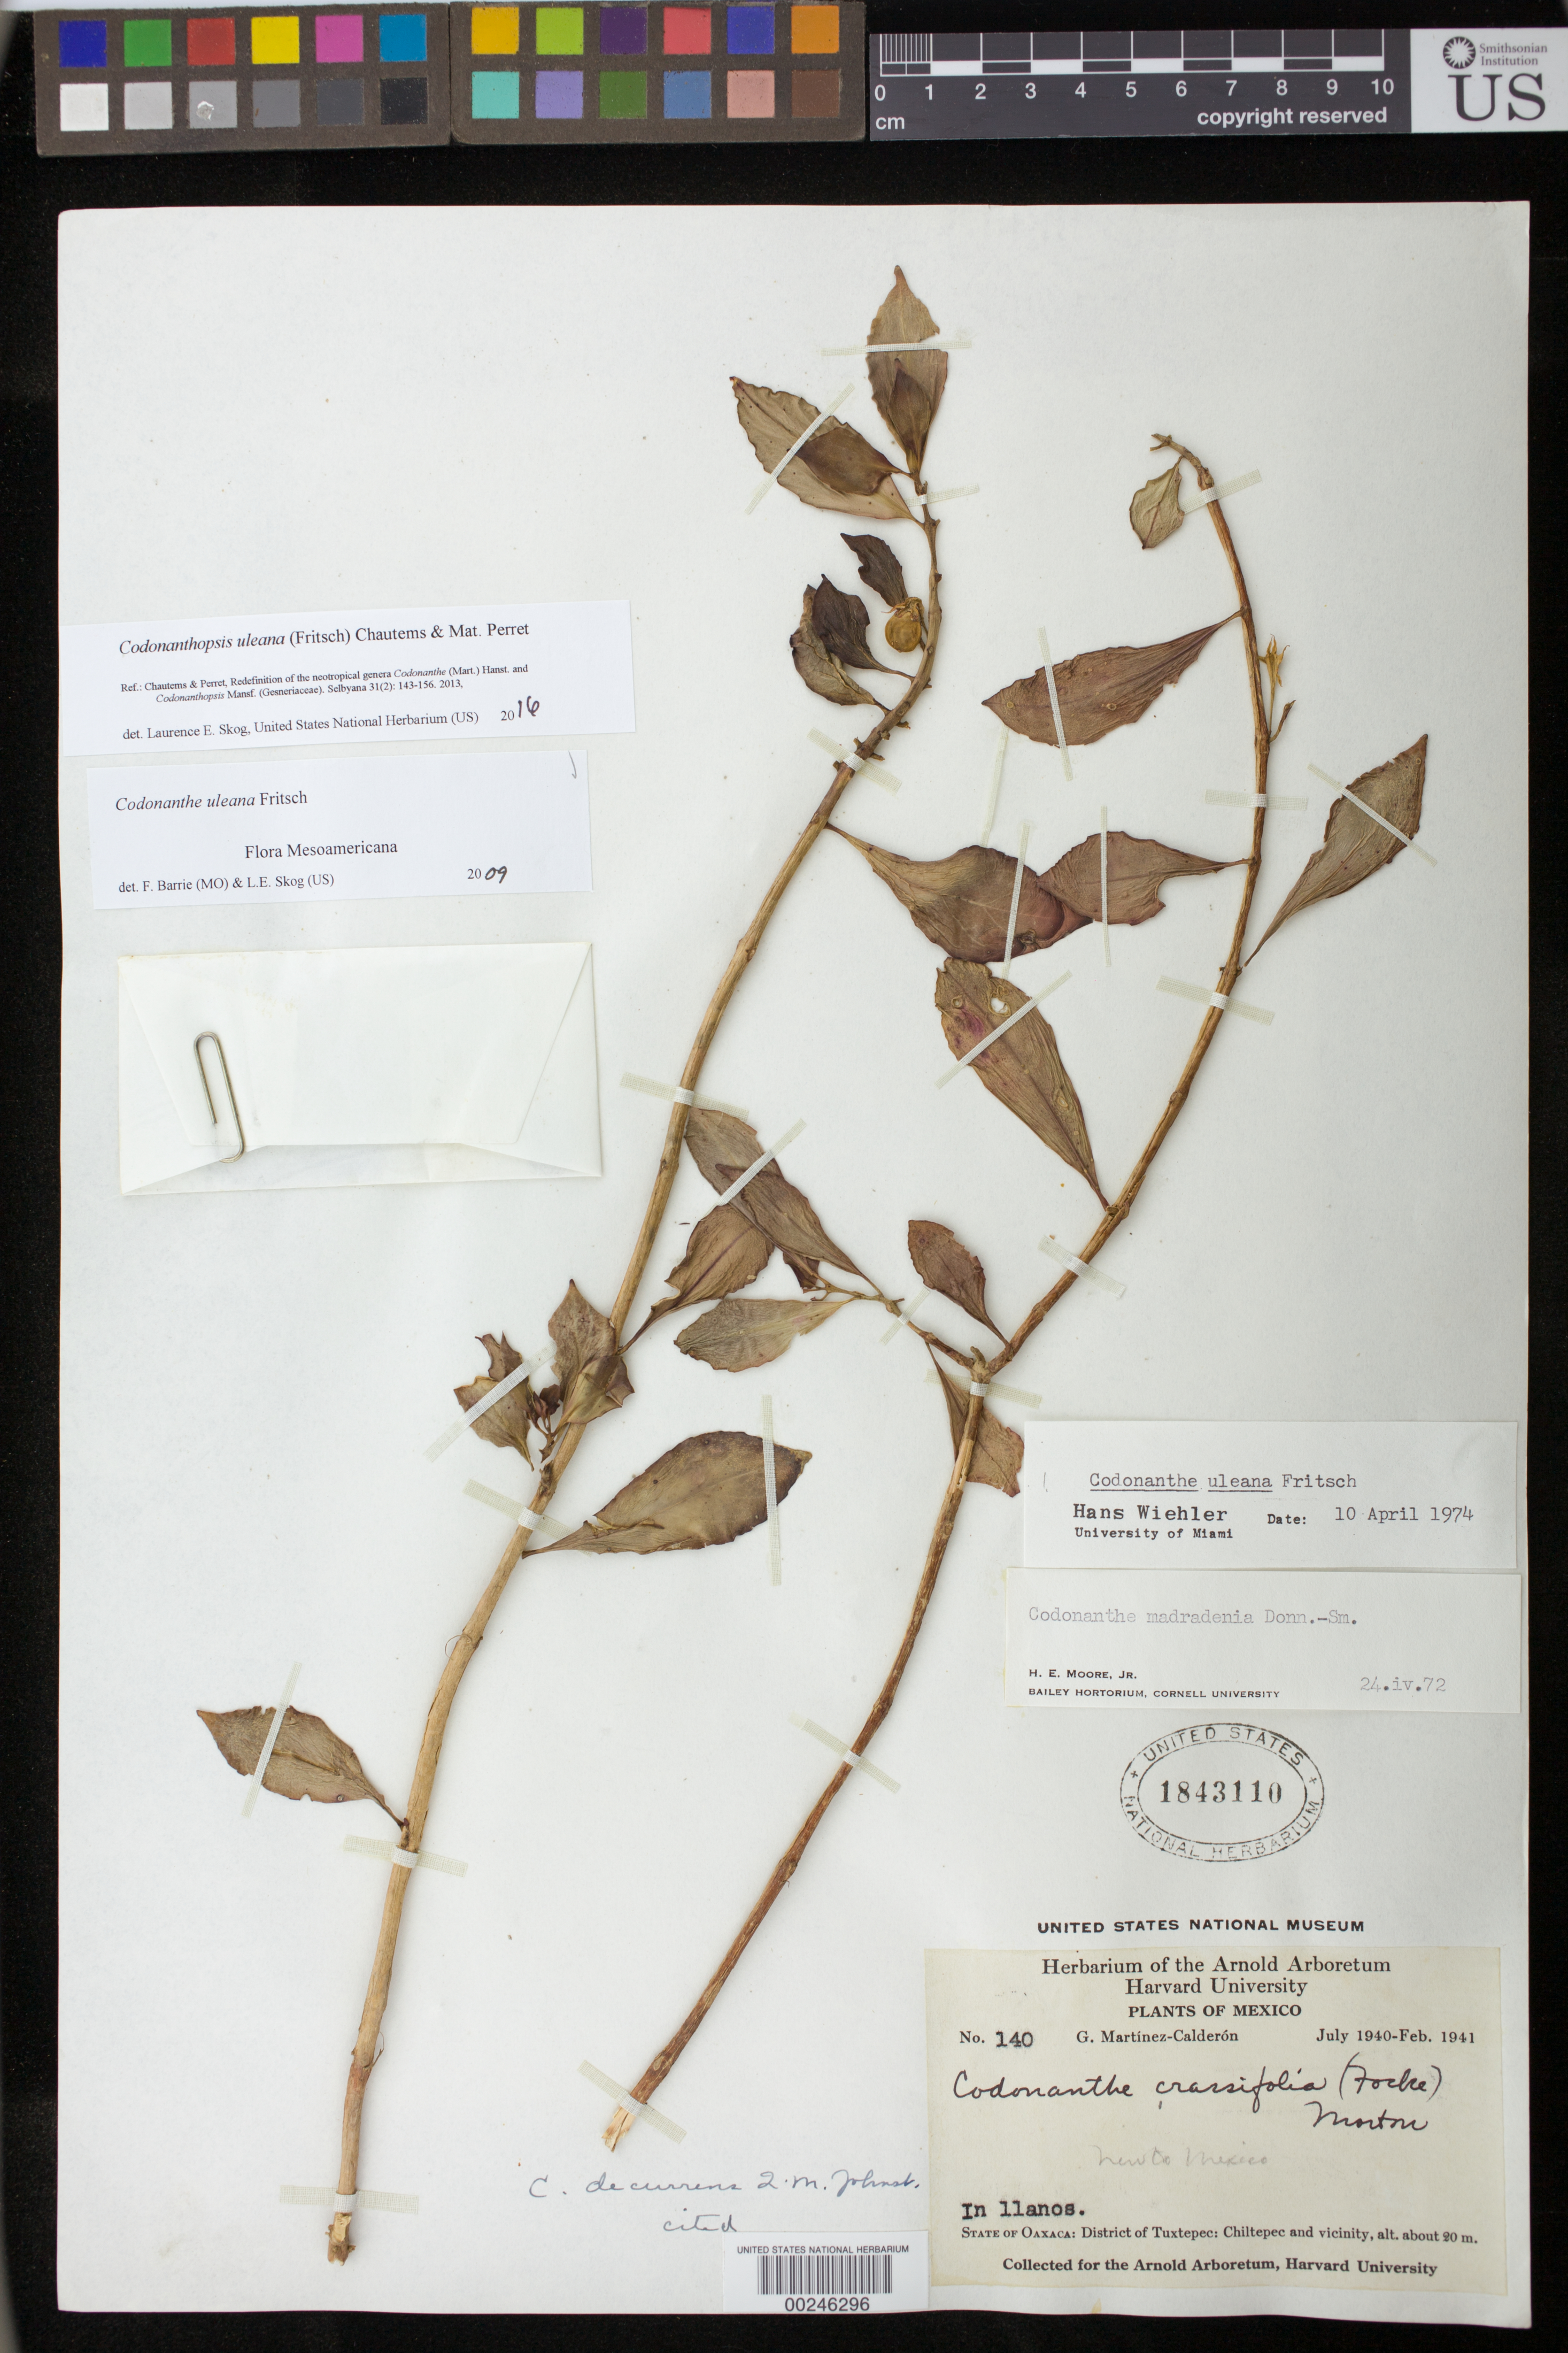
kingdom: Plantae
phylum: Tracheophyta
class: Magnoliopsida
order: Lamiales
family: Gesneriaceae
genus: Codonanthopsis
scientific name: Codonanthopsis uleana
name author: (Fritsch) Chautems & Mat.Perret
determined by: Skog, Laurence E.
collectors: G. Martinez C.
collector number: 140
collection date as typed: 1940-41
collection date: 1940/1941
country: Mexico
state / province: Oaxaca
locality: Dist. of Tuxtepec, Chiltepec and vicinity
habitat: In llanos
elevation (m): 20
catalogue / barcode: US 1843110